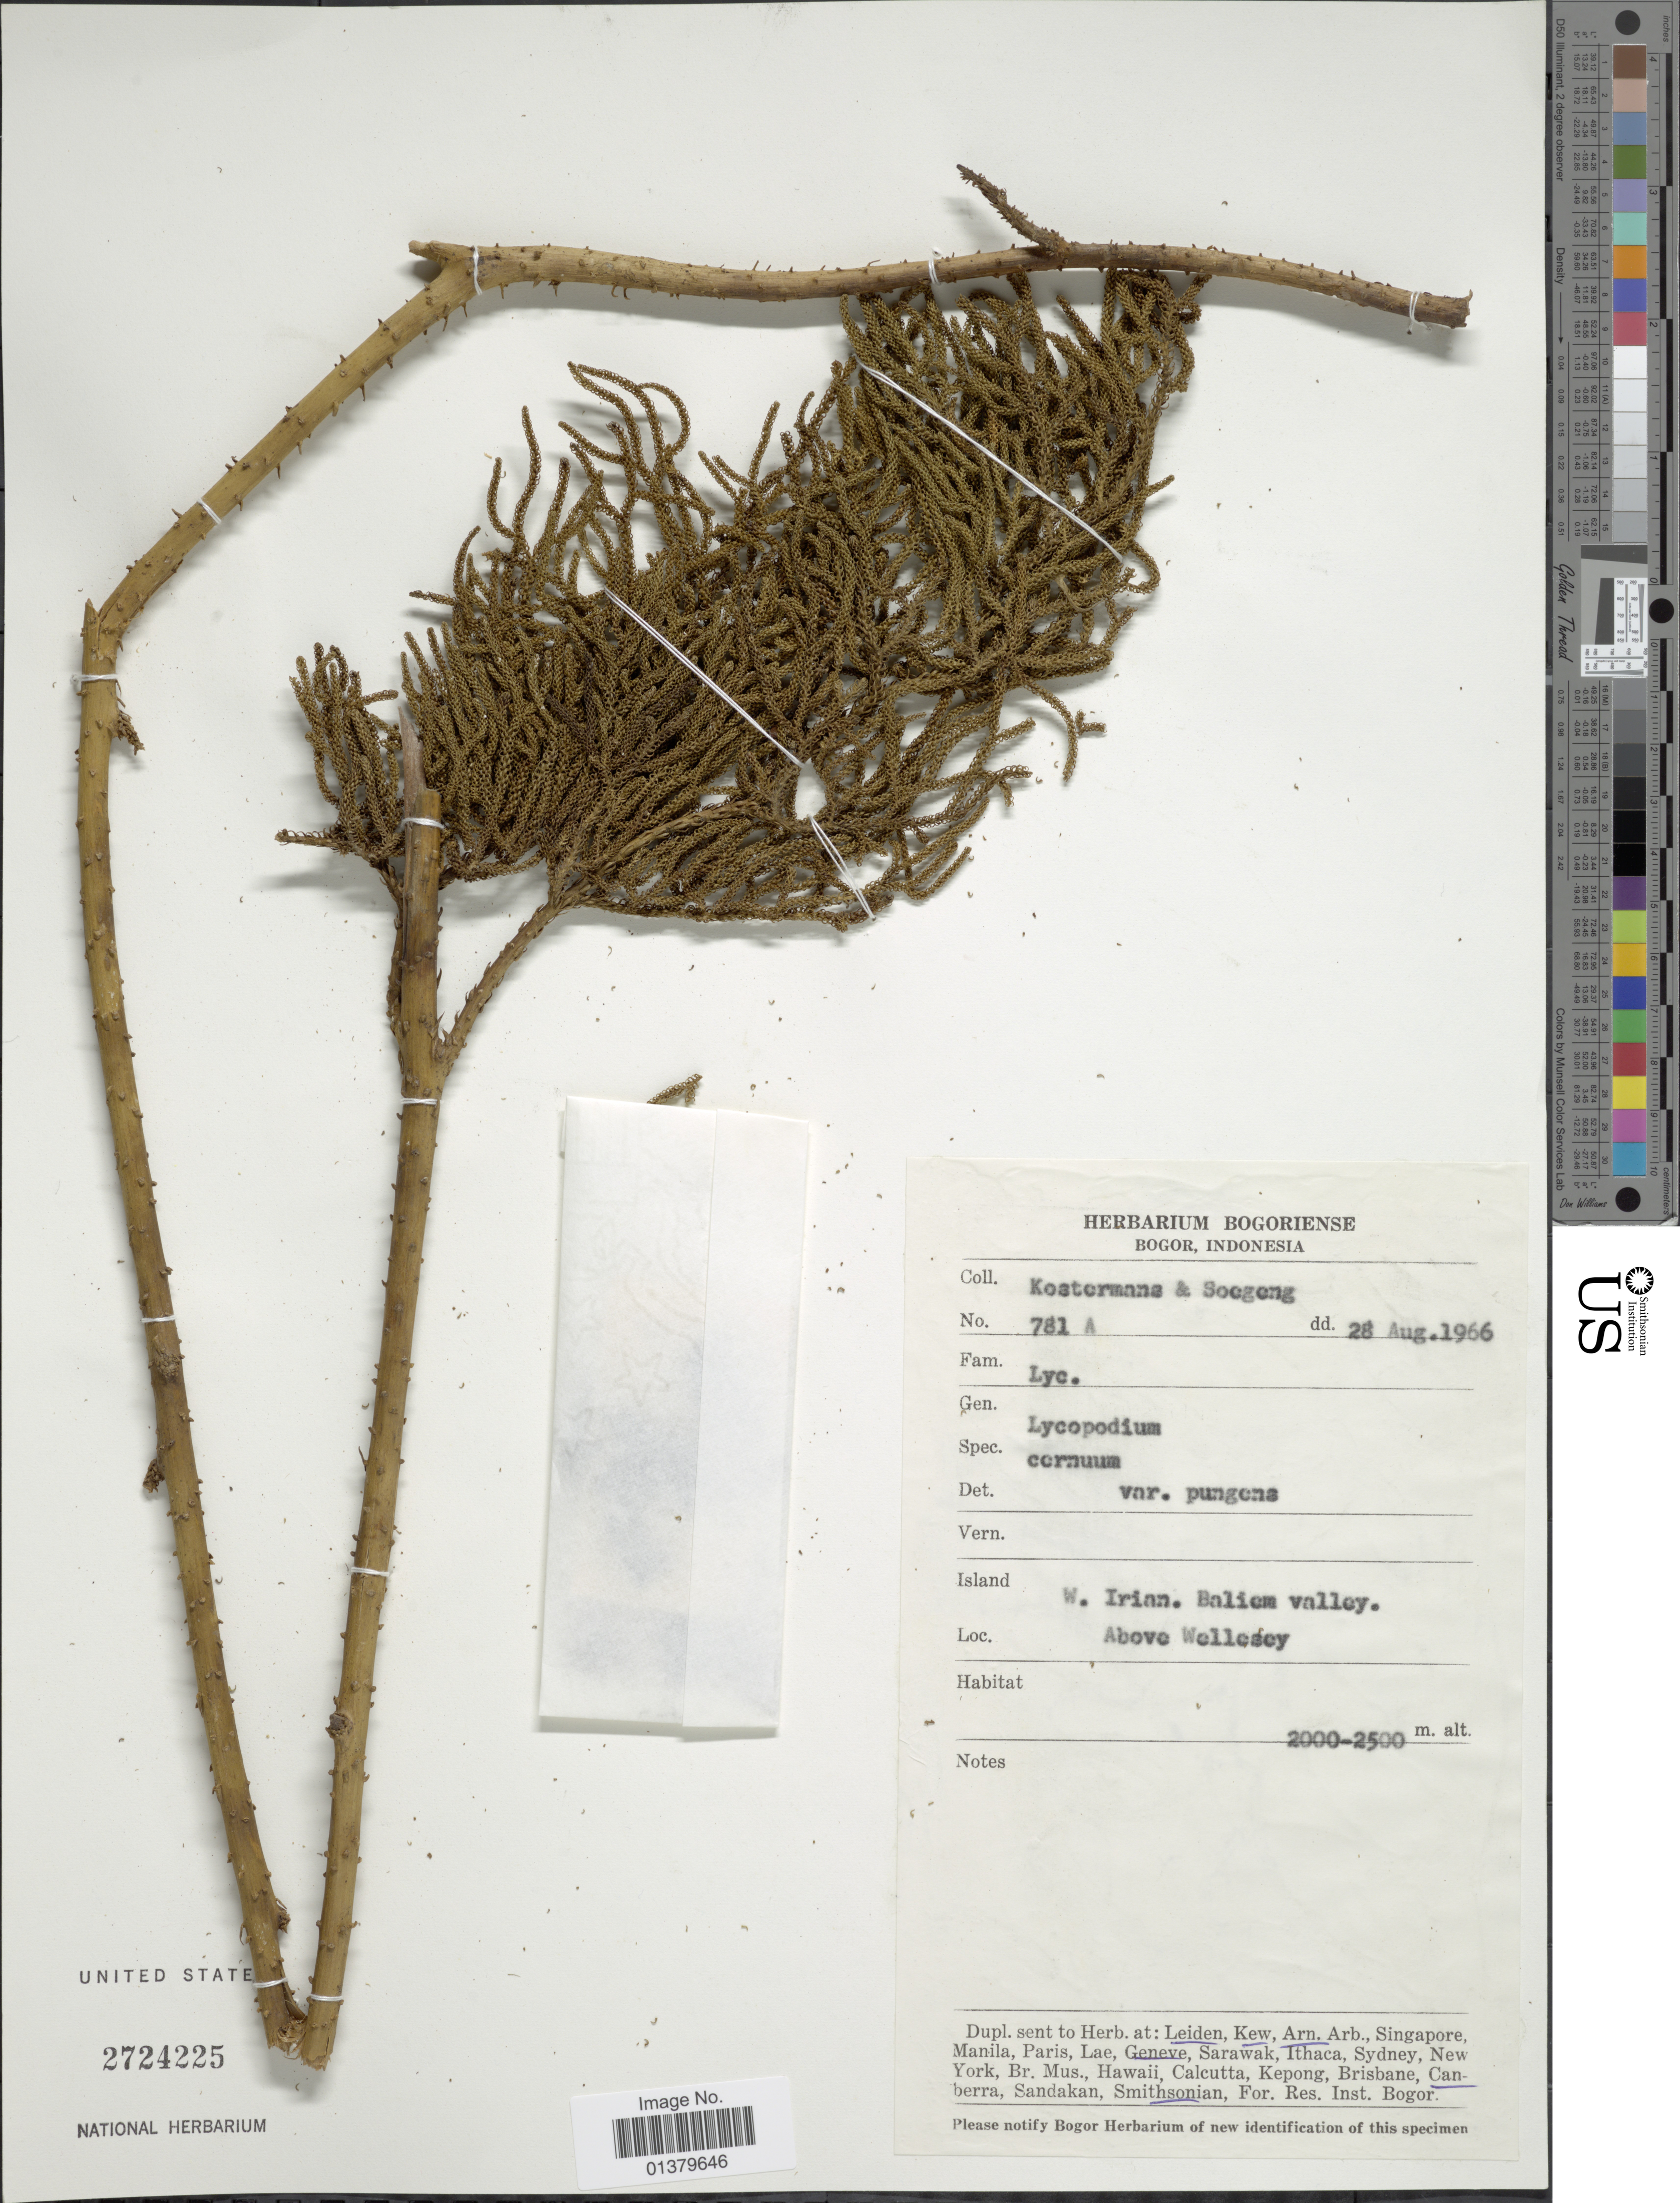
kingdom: Plantae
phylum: Tracheophyta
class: Lycopodiopsida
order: Lycopodiales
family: Lycopodiaceae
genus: Palhinhaea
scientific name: Palhinhaea cernua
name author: (L.) Vasc. & Franco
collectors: Kostermans & -. Soegeng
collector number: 781A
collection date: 1966-08-28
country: Indonesia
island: New Guinea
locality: Island W Irian. Baliem valley, Above Wellesey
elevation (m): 2000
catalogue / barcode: US 2724225